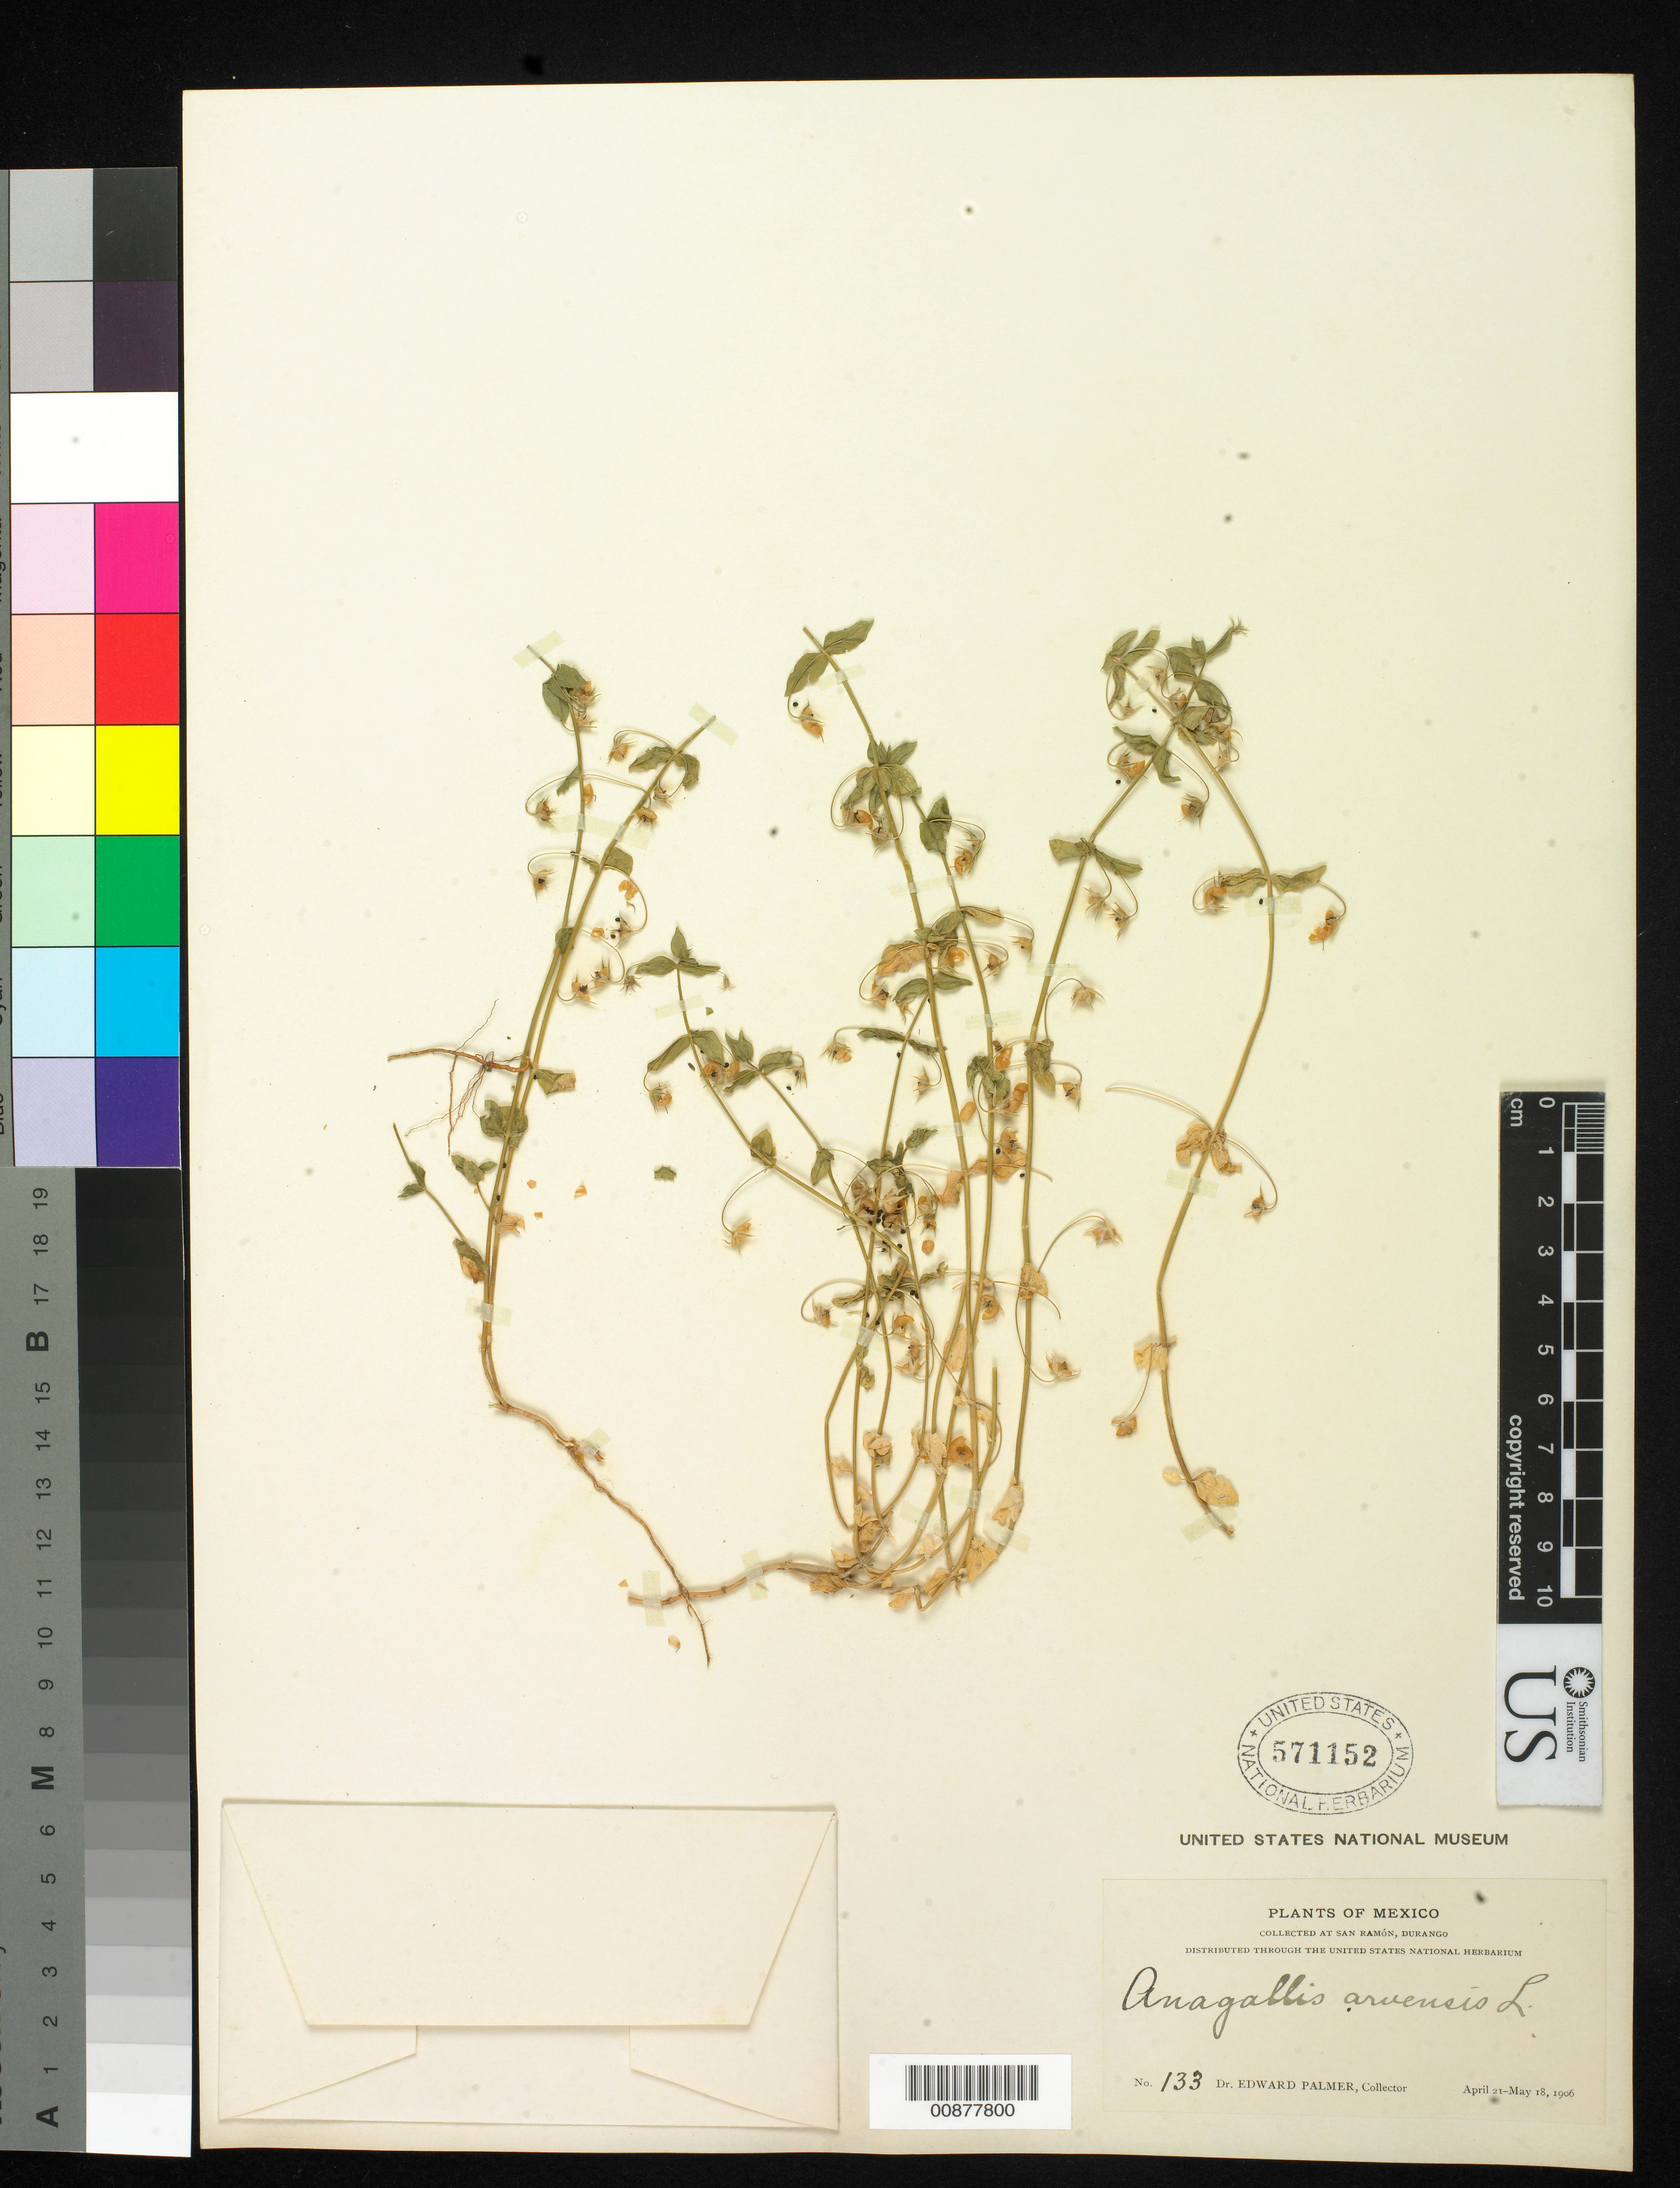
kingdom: Plantae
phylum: Tracheophyta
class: Magnoliopsida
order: Ericales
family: Primulaceae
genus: Anagallis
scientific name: Anagallis arvensis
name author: L.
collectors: E. Palmer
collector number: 133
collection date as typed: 21 Apr 1906 to 18 May 1906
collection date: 1906-04-21/1906-05-18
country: Mexico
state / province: Durango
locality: San Ramón, Durango.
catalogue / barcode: US 571152